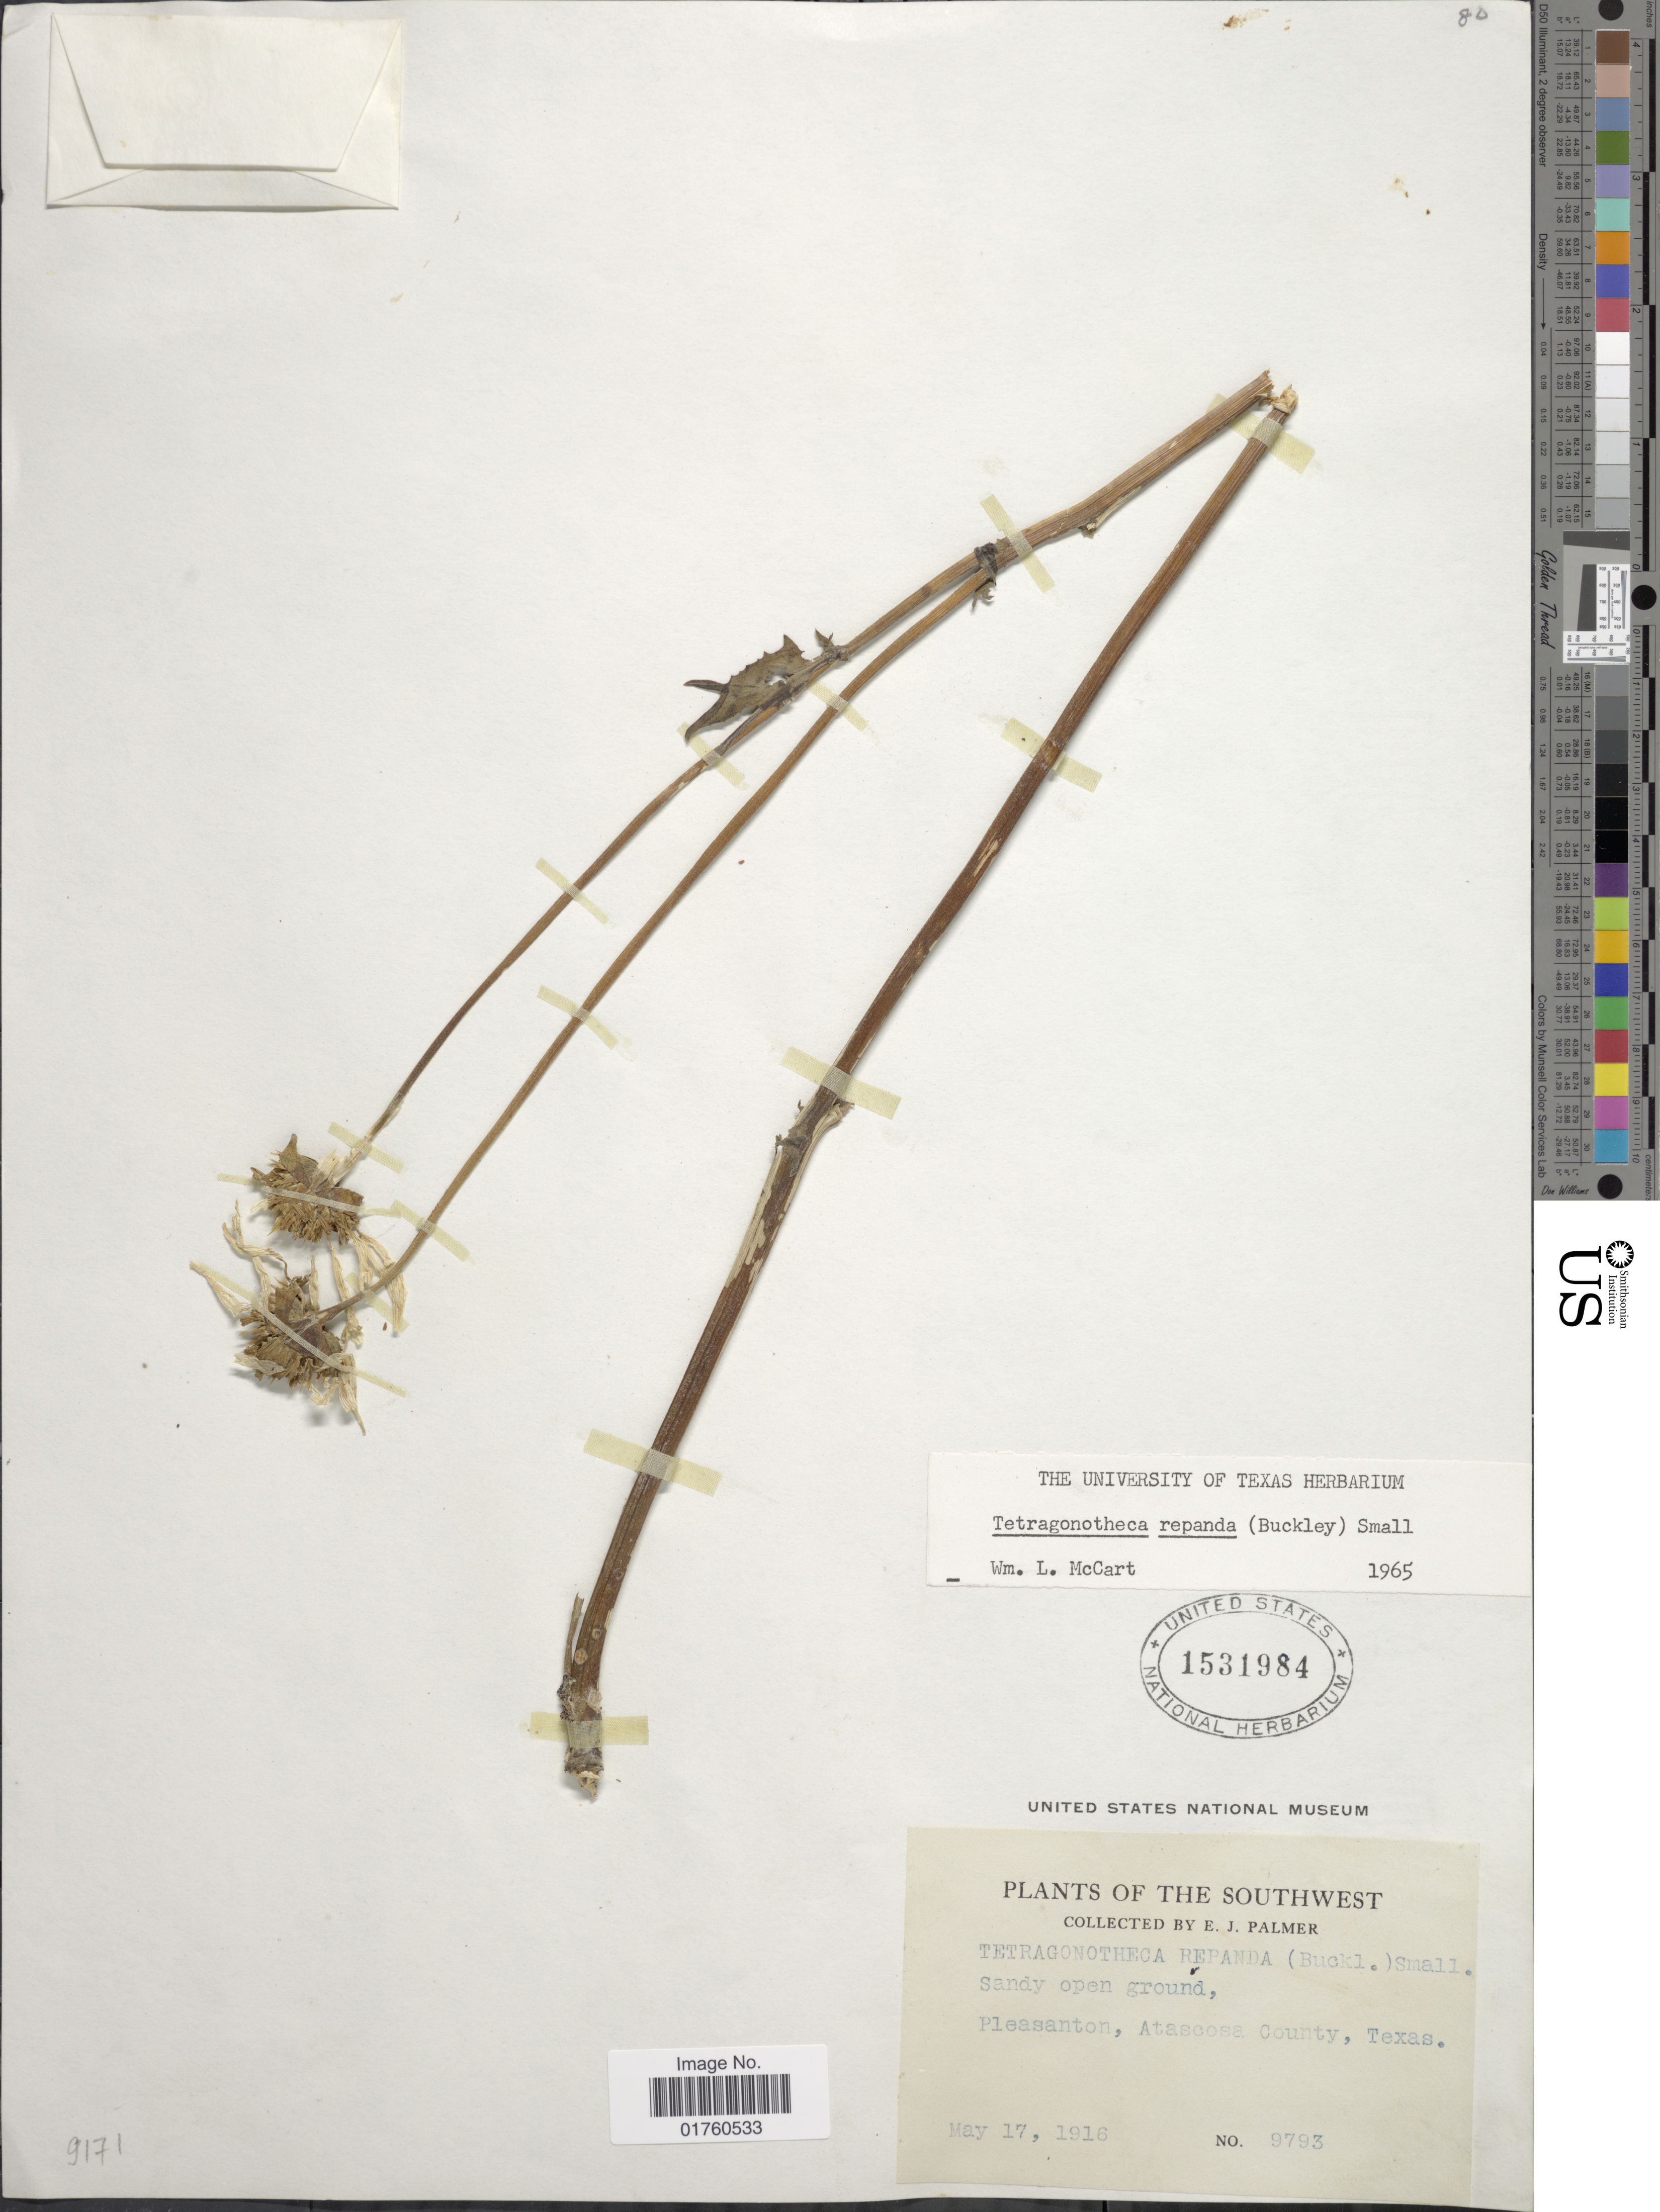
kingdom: Plantae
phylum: Tracheophyta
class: Magnoliopsida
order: Asterales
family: Asteraceae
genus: Tetragonotheca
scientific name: Tetragonotheca repanda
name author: (Buckley) Small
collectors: E. J. Palmer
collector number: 9793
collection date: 1916-05-17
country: United States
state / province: Texas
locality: Southwest. Plasanton, Atascosa County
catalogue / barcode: US 1531984